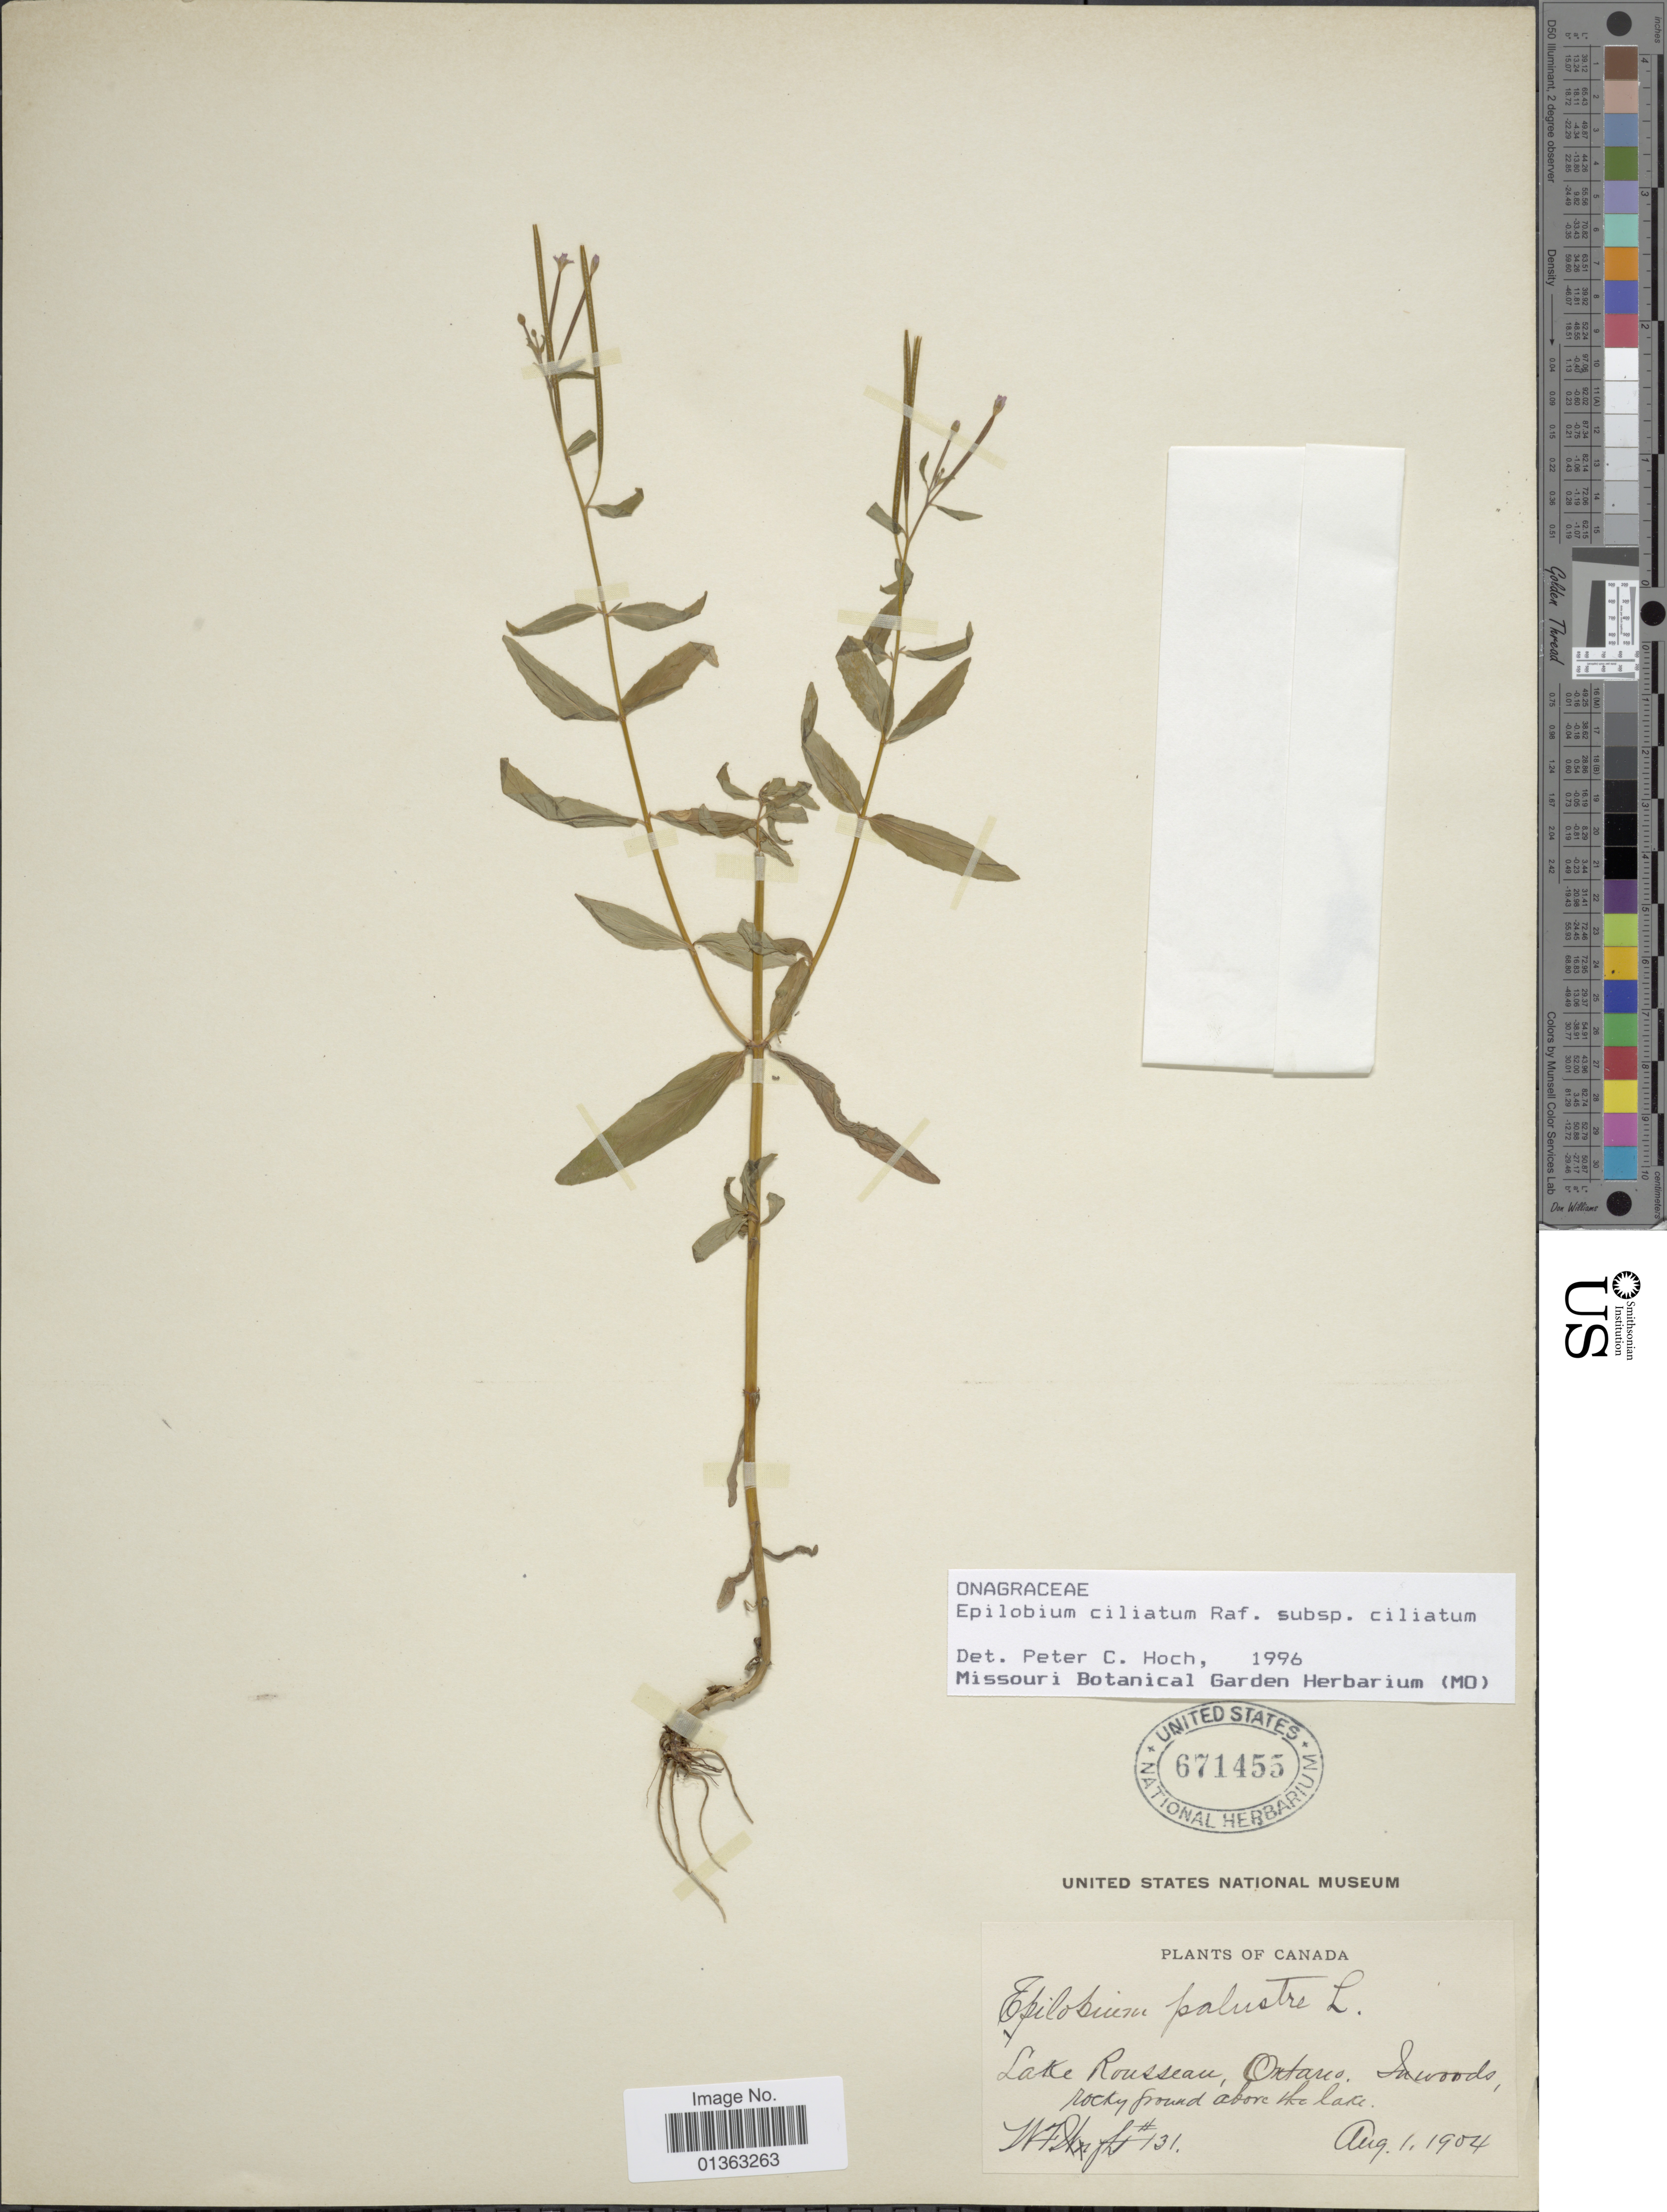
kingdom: Plantae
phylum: Tracheophyta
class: Magnoliopsida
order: Myrtales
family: Onagraceae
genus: Epilobium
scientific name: Epilobium ciliatum subsp. ciliatum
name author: Raf.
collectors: W. F. Wright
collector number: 131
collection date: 1904-08-01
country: Canada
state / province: Ontario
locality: Lake Rousseau.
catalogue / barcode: US 671455